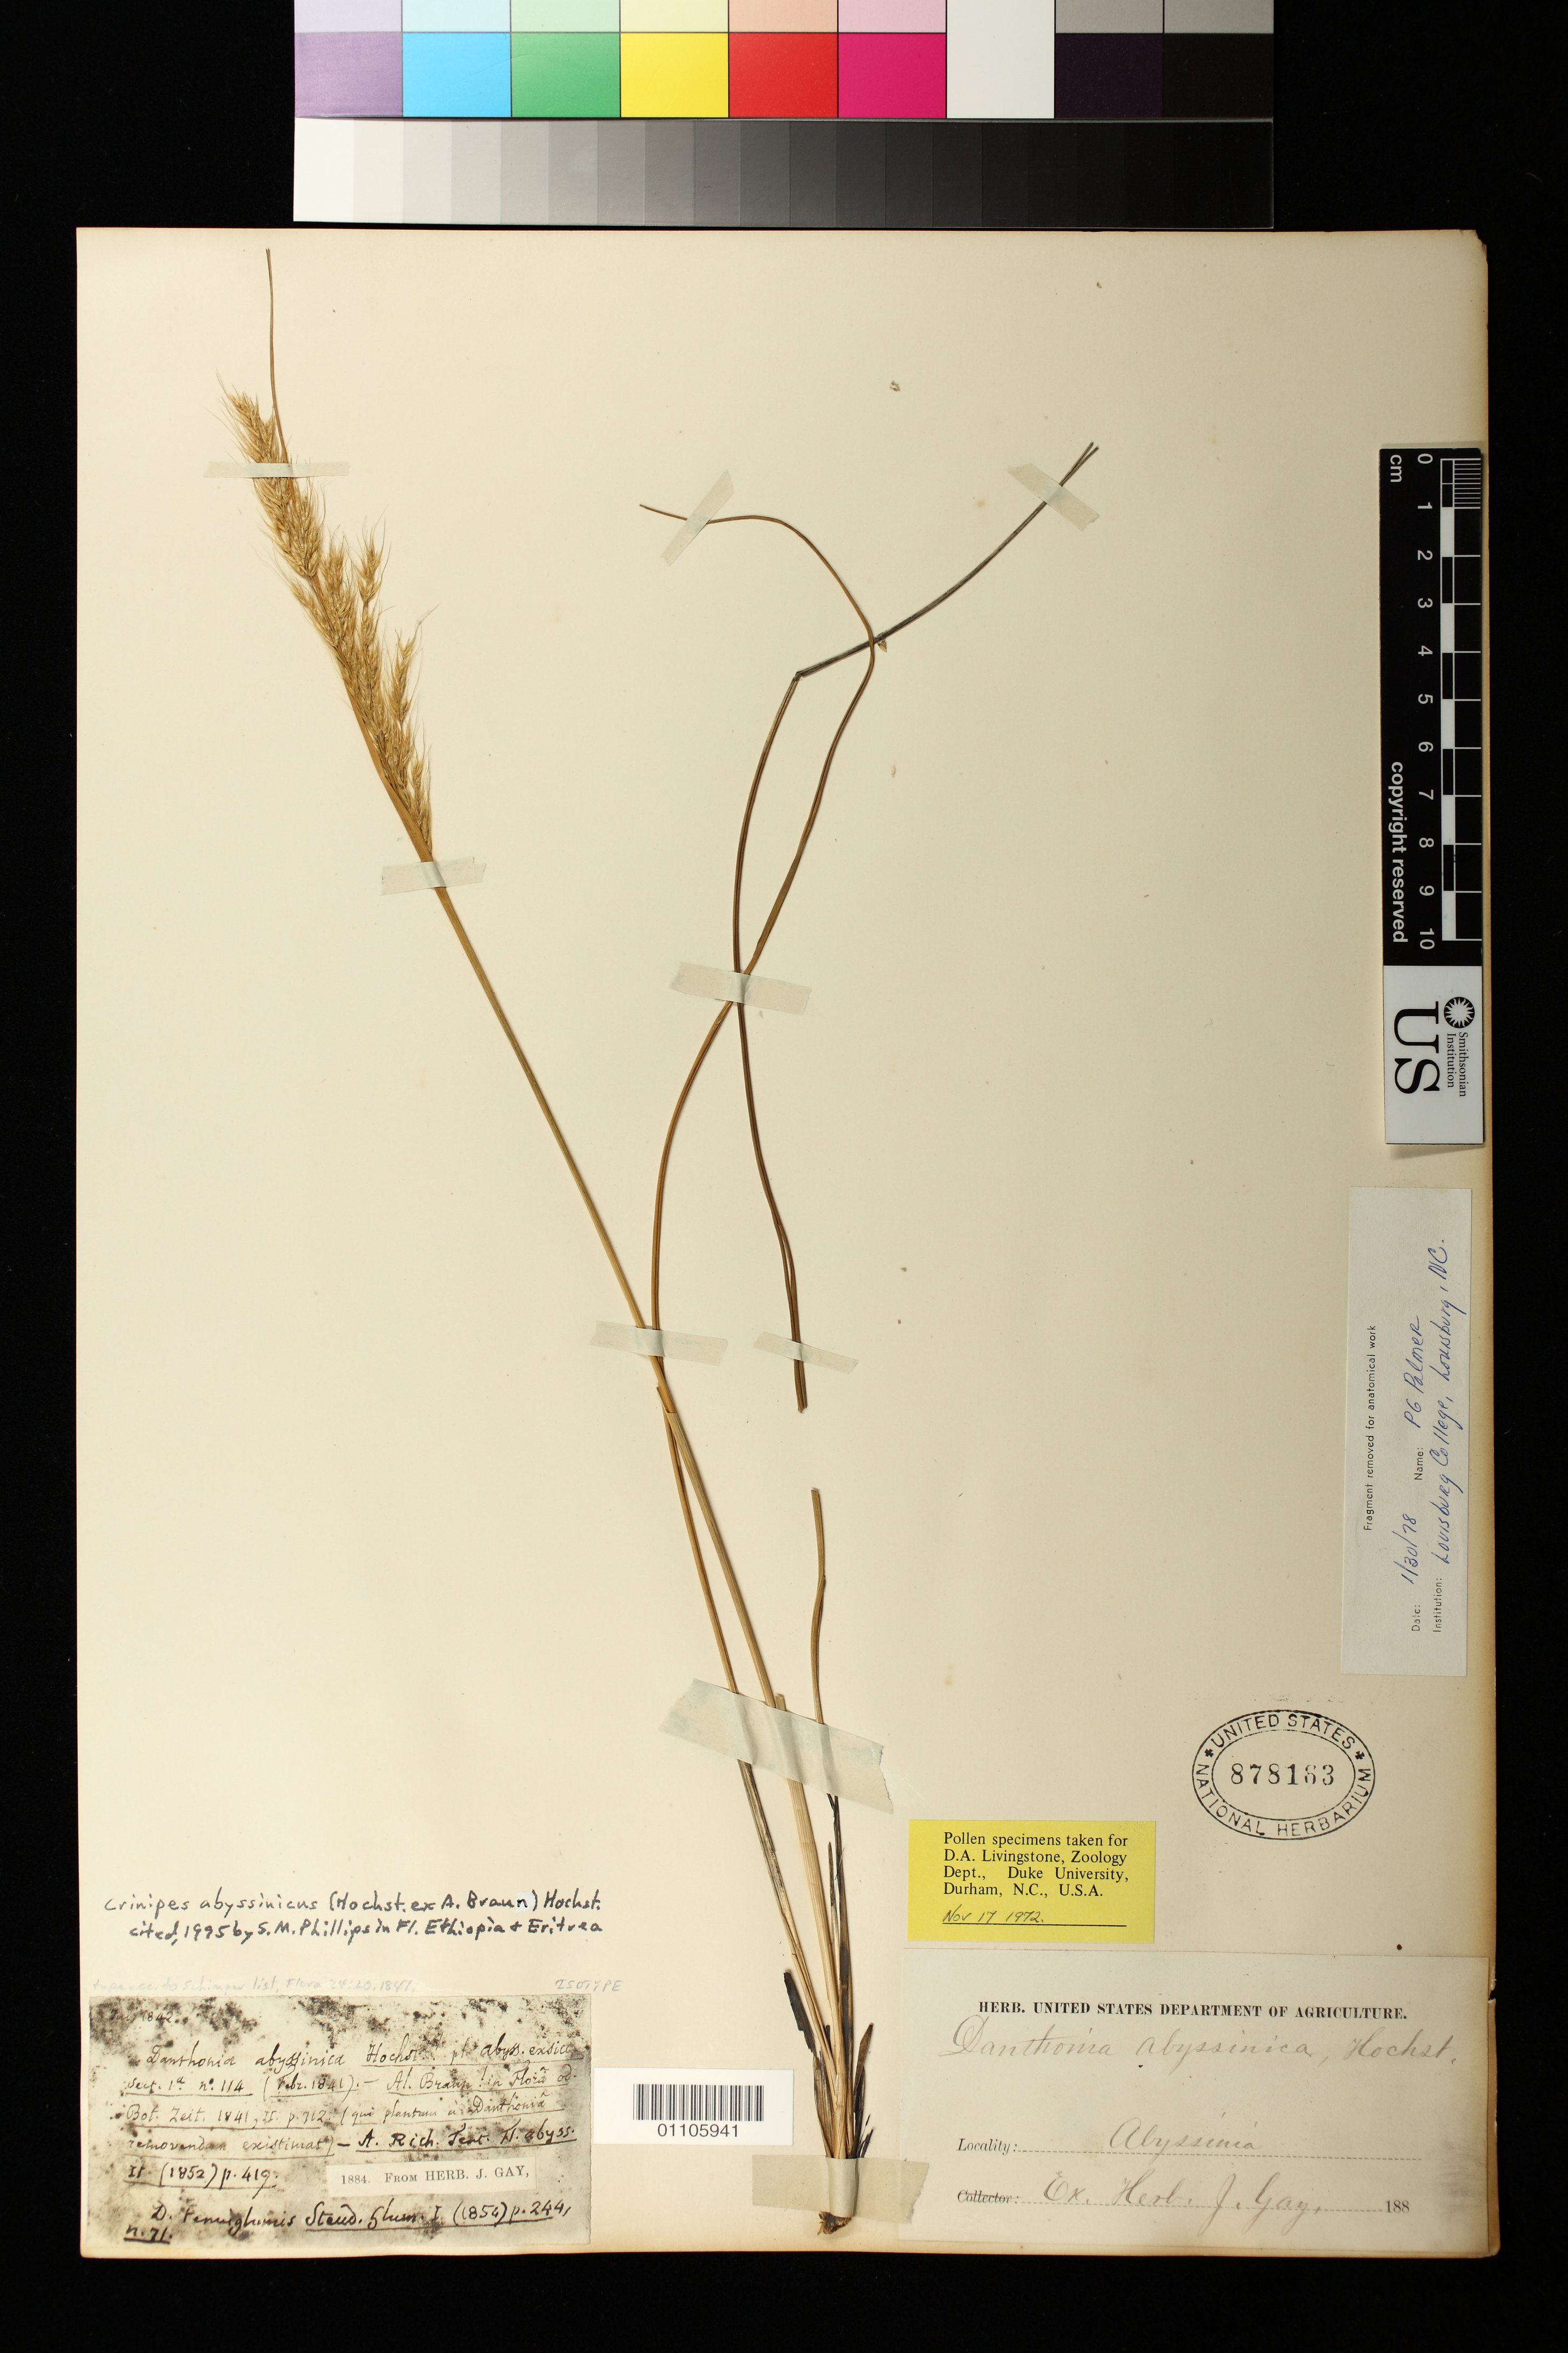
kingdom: Plantae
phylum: Tracheophyta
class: Liliopsida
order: Poales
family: Poaceae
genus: Danthonia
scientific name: Danthonia abyssinica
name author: Hochst. ex A. Braun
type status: Possible Type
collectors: G. W. Schimper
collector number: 114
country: Ethiopia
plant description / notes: Type status uncertain; specimen without original label, and lacking precise collection date & locality.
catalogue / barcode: US 878163